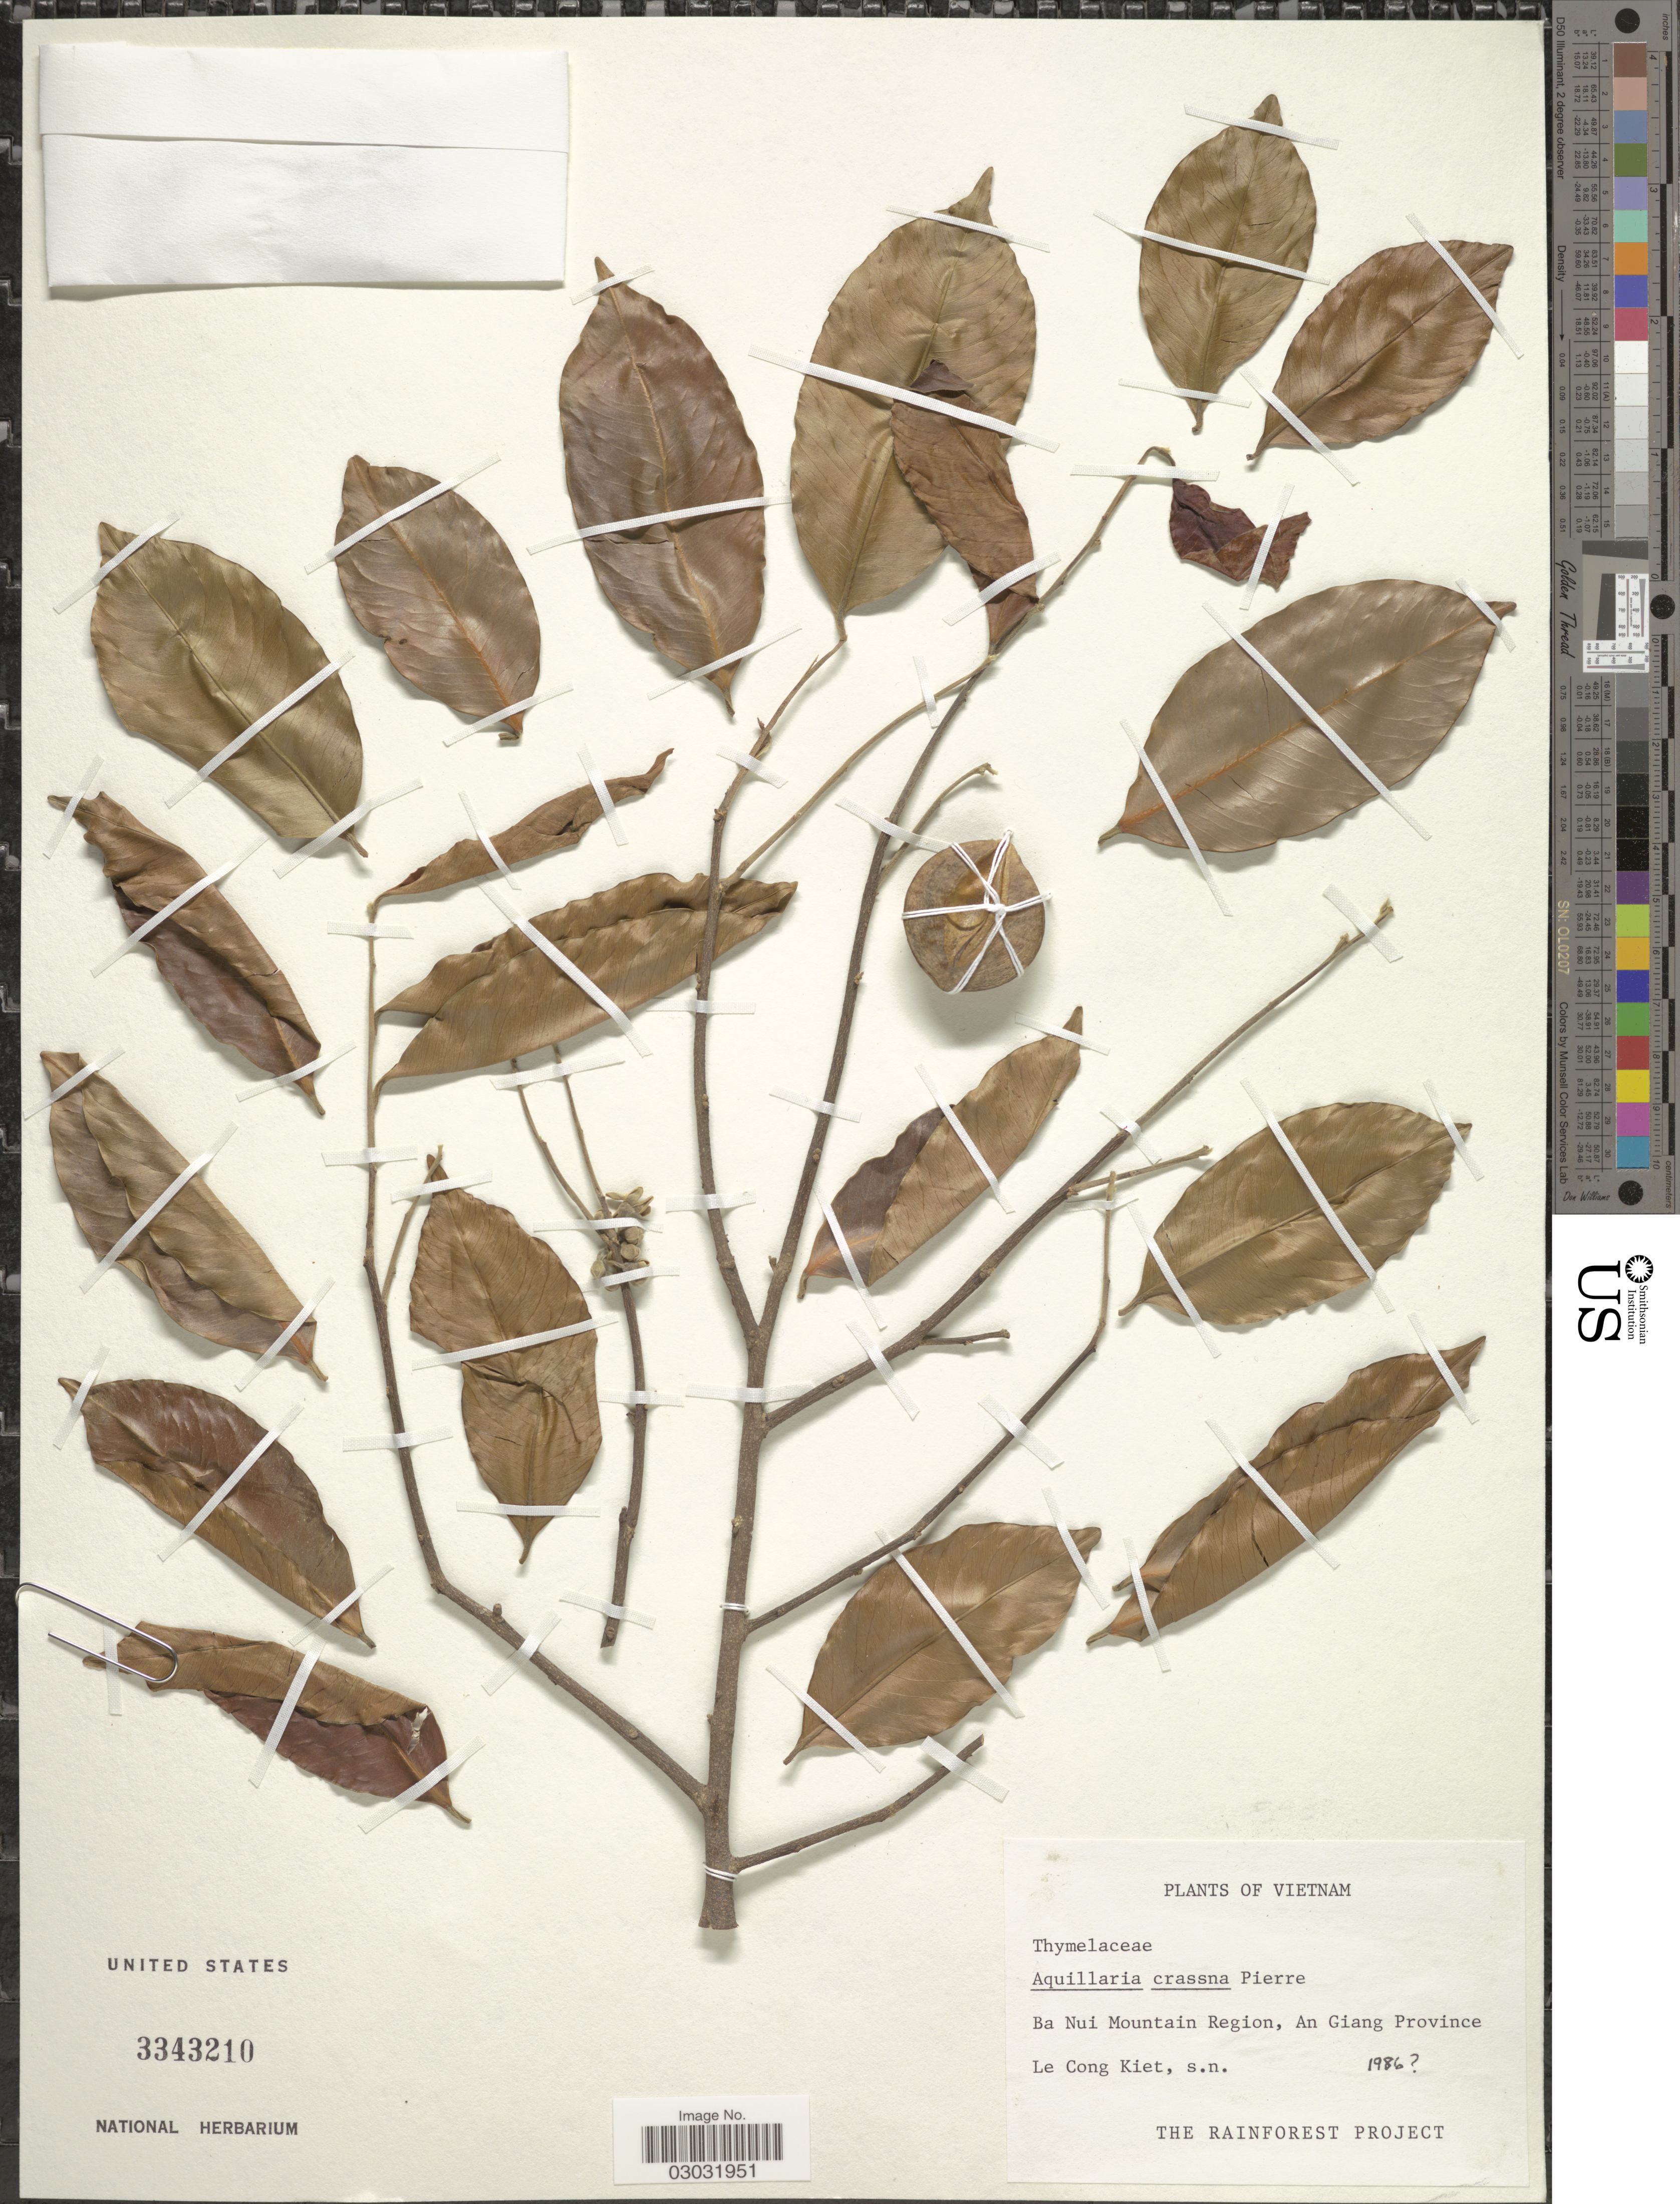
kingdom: Plantae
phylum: Tracheophyta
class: Magnoliopsida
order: Malvales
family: Thymelaeaceae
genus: Aquilaria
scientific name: Aquilaria crassna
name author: Pierre ex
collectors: Le Cong Kiet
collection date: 1986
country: Vietnam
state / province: An Giang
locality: Ba Nui Mountain Region.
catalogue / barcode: US 3343210